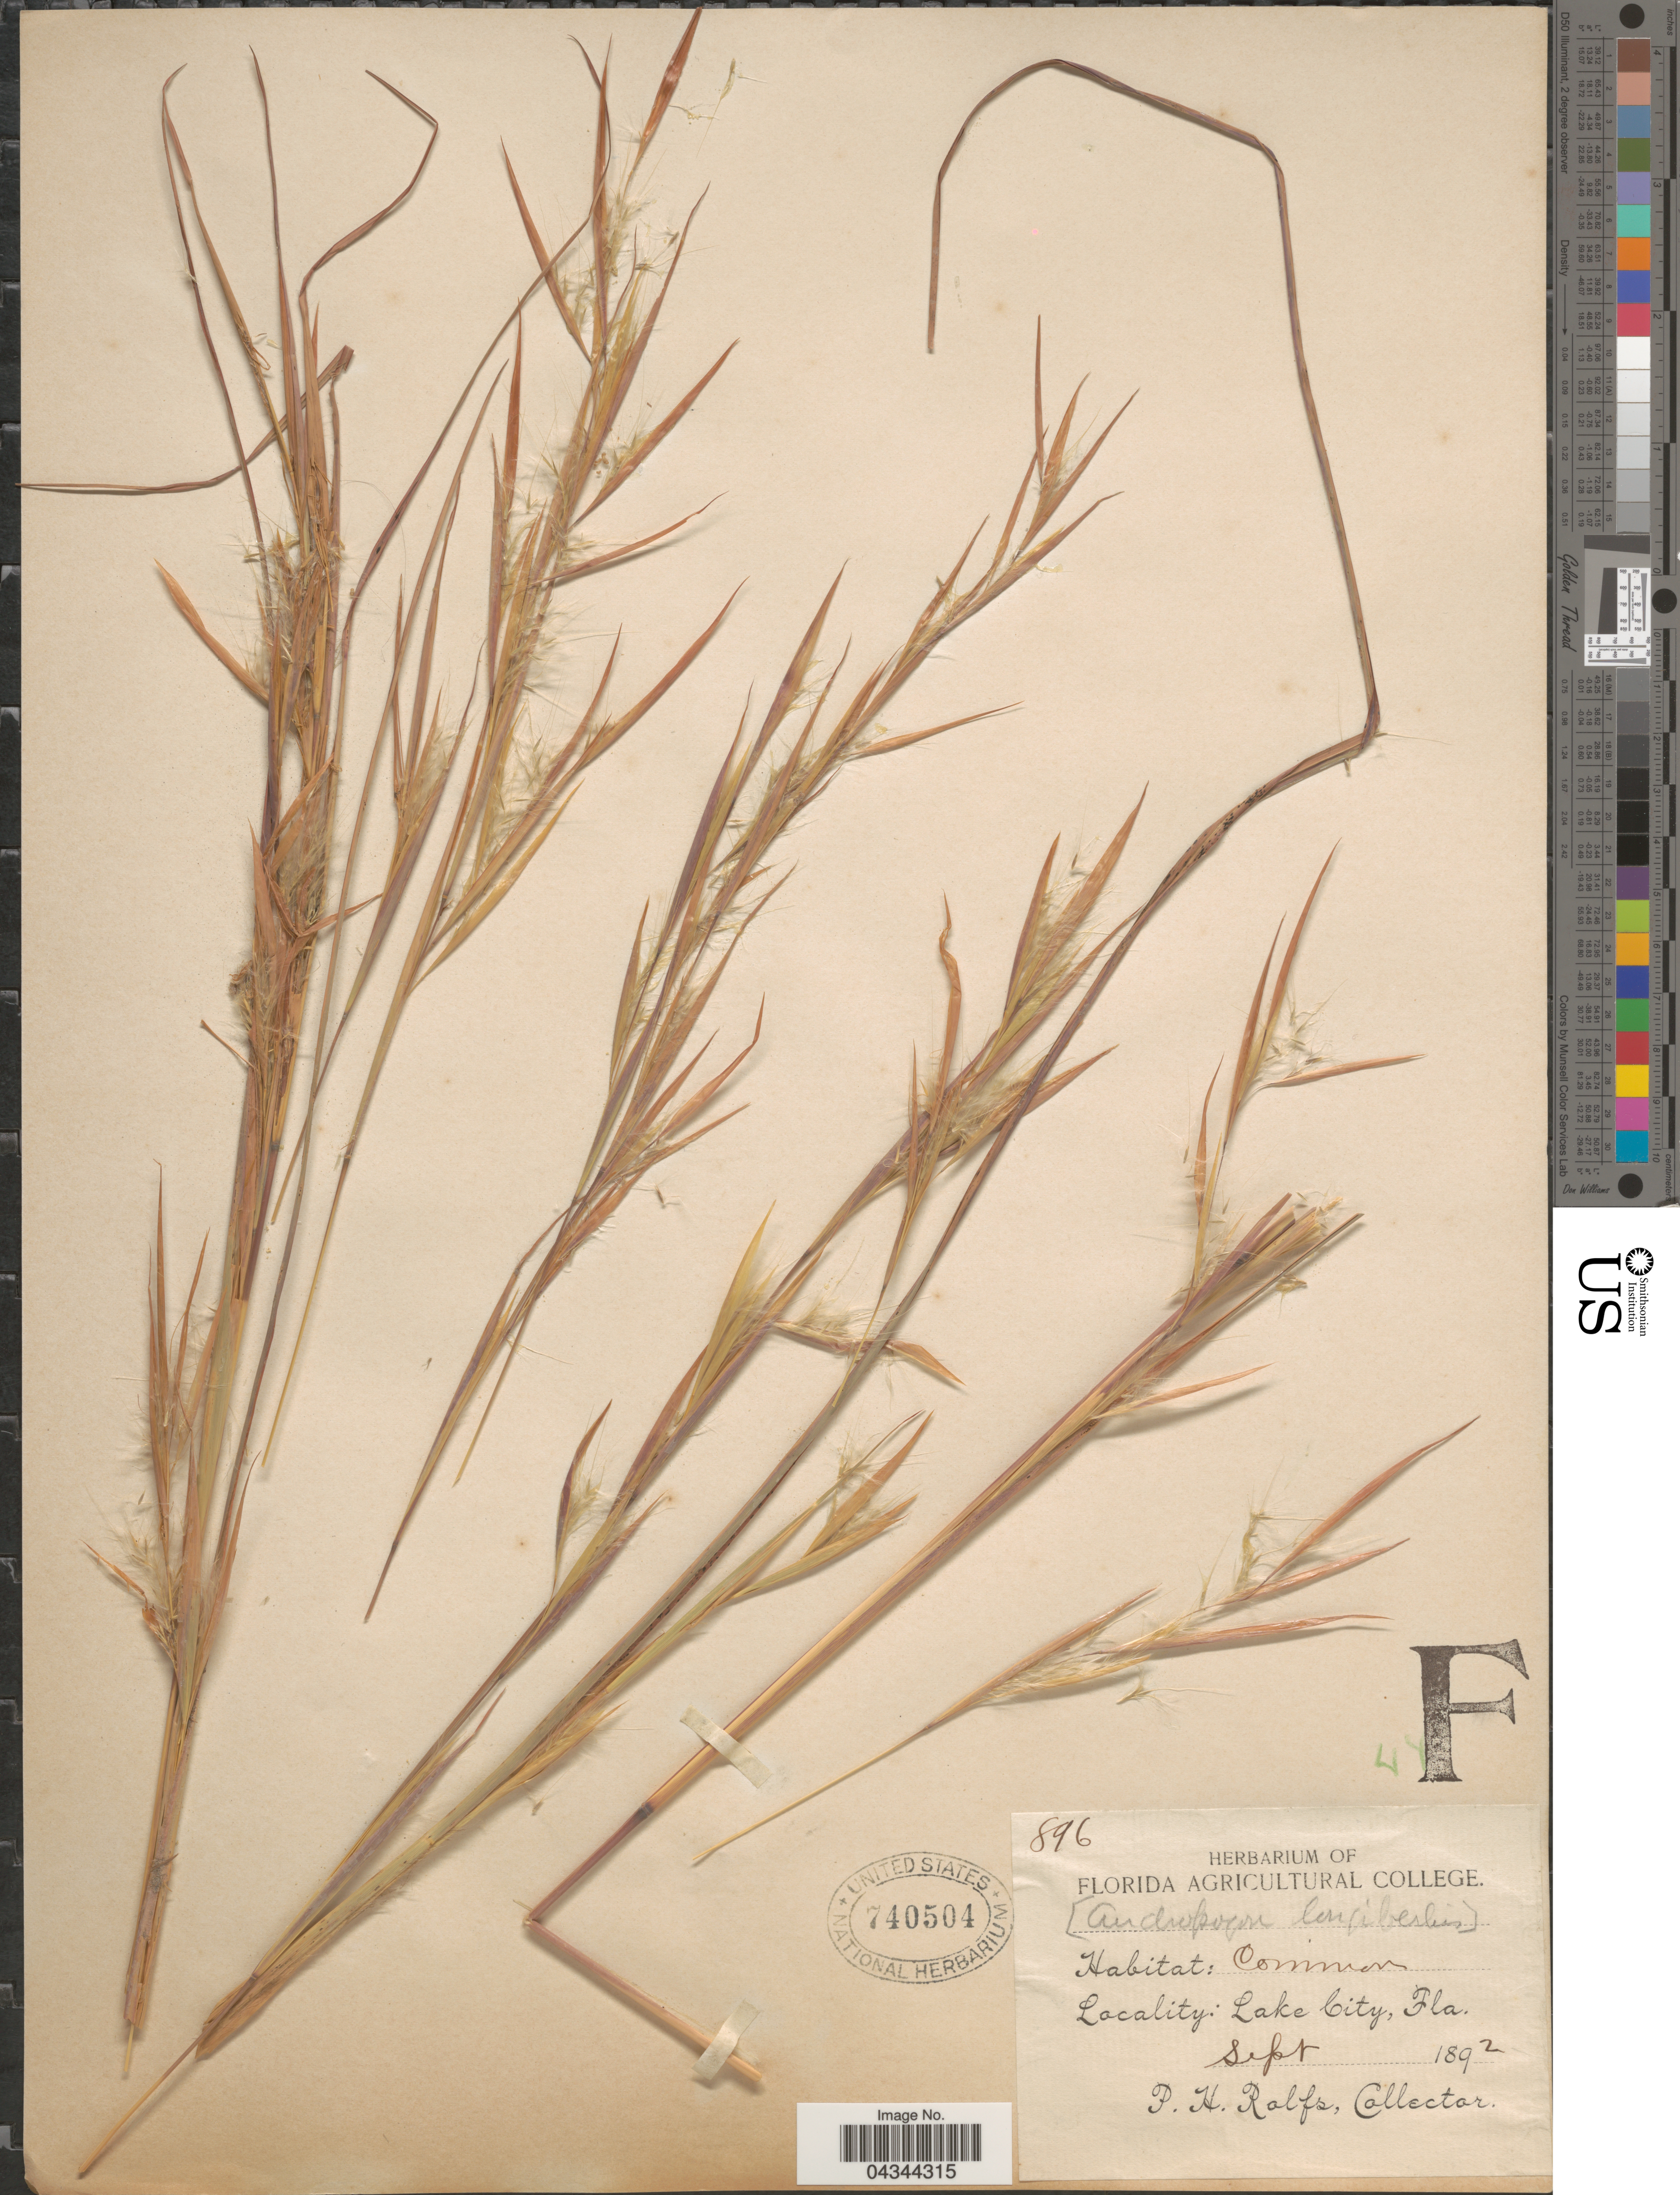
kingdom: Plantae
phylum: Tracheophyta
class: Liliopsida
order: Poales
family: Poaceae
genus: Andropogon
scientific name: Andropogon virginicus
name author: L.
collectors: P. H. Rolfs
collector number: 896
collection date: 1892-09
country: United States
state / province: Florida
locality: Lake City.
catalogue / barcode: US 740504